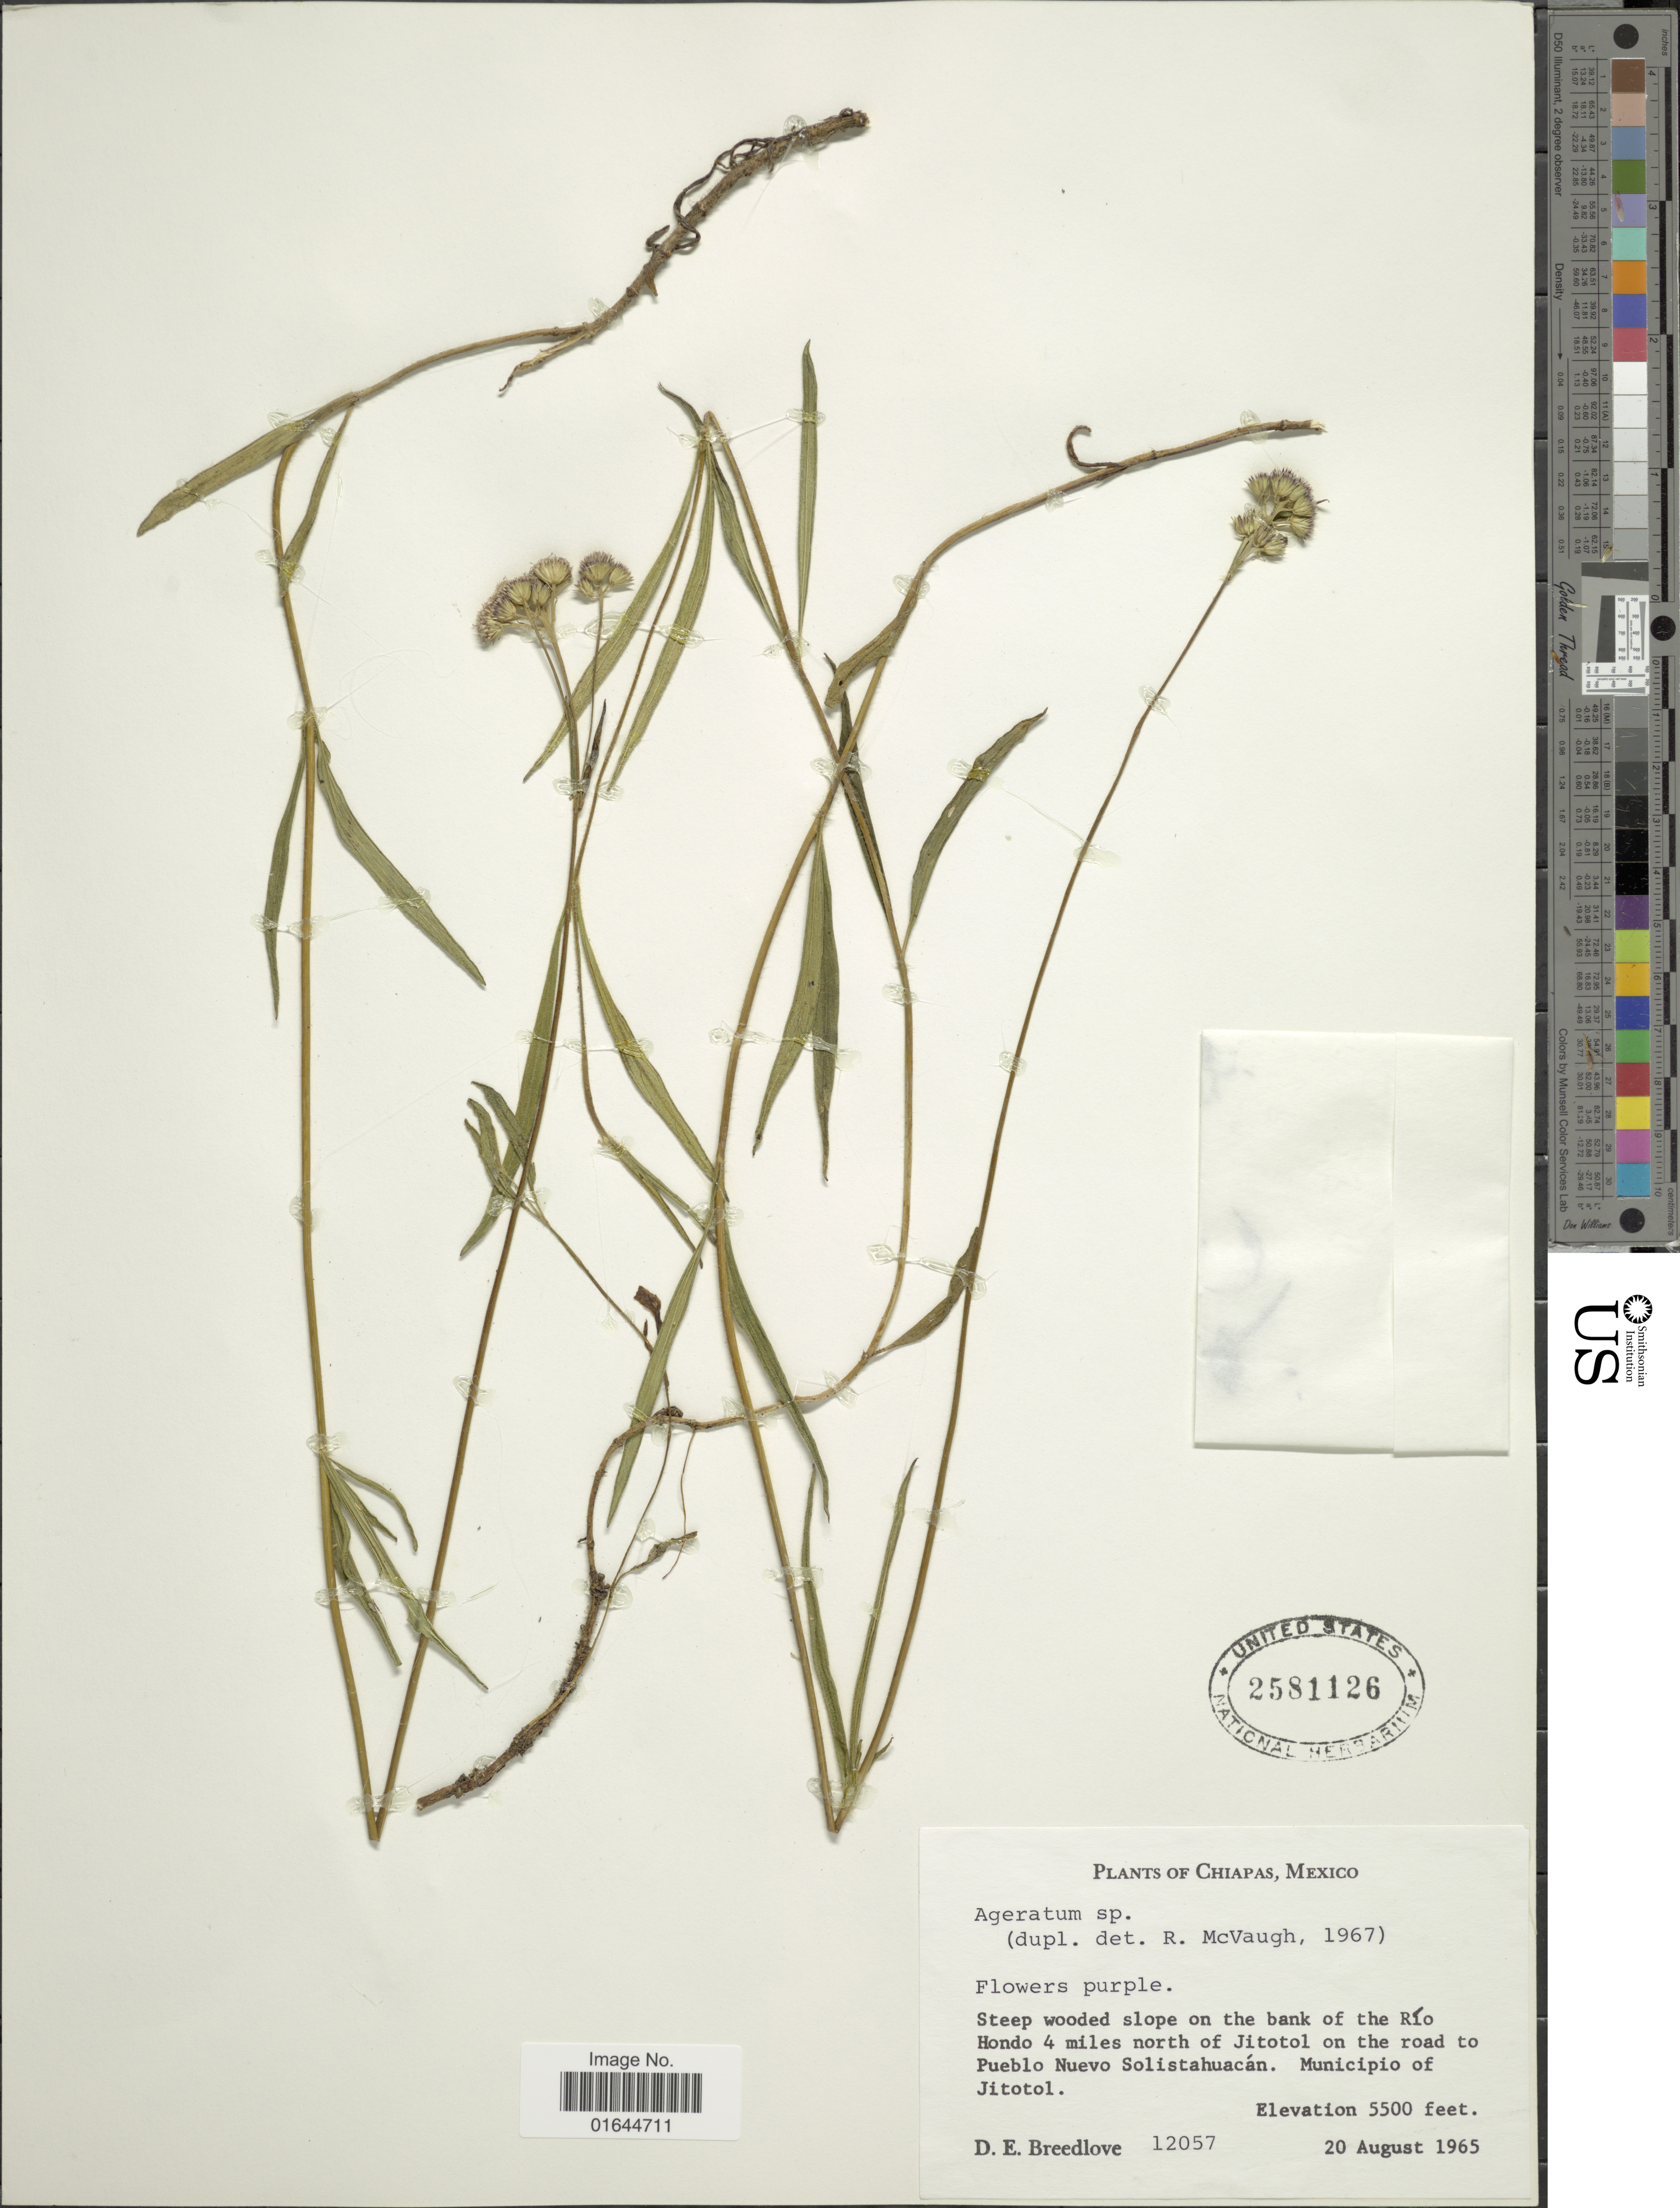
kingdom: Plantae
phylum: Tracheophyta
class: Magnoliopsida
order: Asterales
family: Asteraceae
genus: Ageratum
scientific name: Ageratum echioides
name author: (Less.) Hemsl.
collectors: D. E. Breedlove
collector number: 12057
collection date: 1965-08-20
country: Mexico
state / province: Chiapas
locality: Mexico, Chiapas, steep wooded slope on the bank of the Río Hondo 4 miles north of Jitotol on the road to Pueblo Nuevo Solistahuacán. Municipio of Jitotol.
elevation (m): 1676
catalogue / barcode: US 2581126